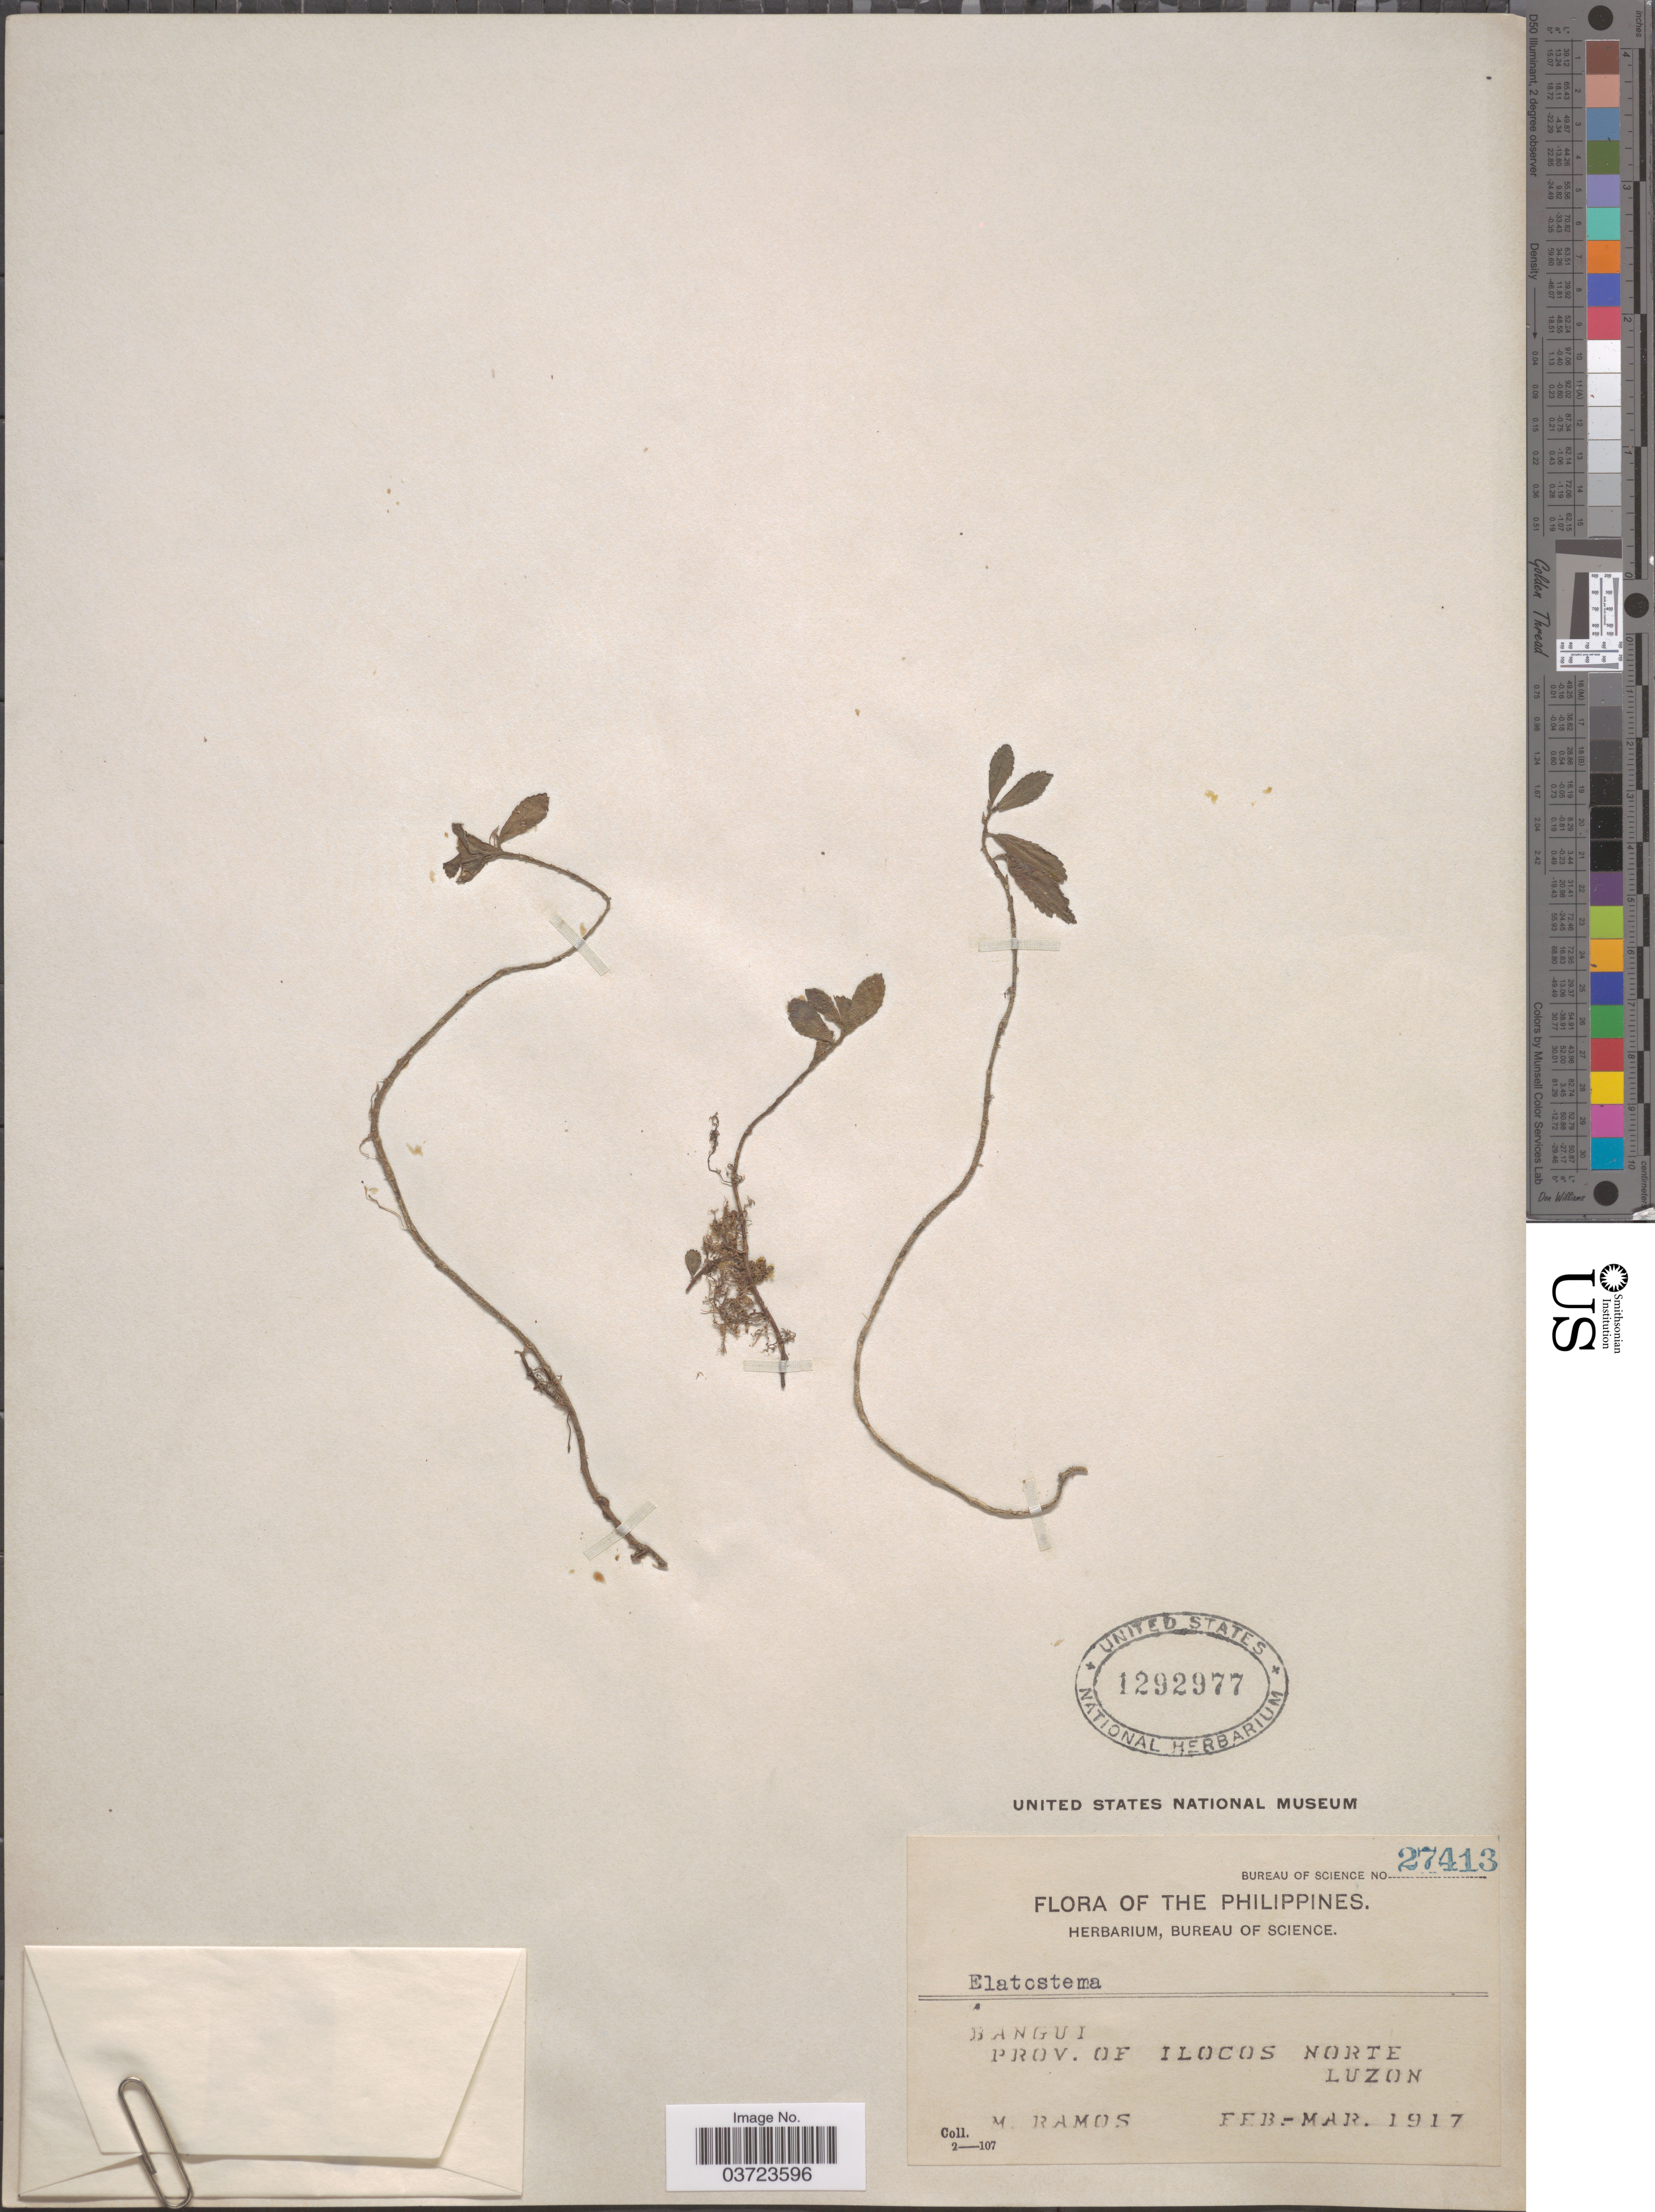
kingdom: Plantae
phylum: Tracheophyta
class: Magnoliopsida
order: Rosales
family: Urticaceae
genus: Elatostema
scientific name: Elatostema sp.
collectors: M. Ramos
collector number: Bureau of Science 27413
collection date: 1917-02/1917-03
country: Philippines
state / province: Ilocos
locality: Bangui. Prov. of Ilocos Norte Luzon.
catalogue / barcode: US 1292977